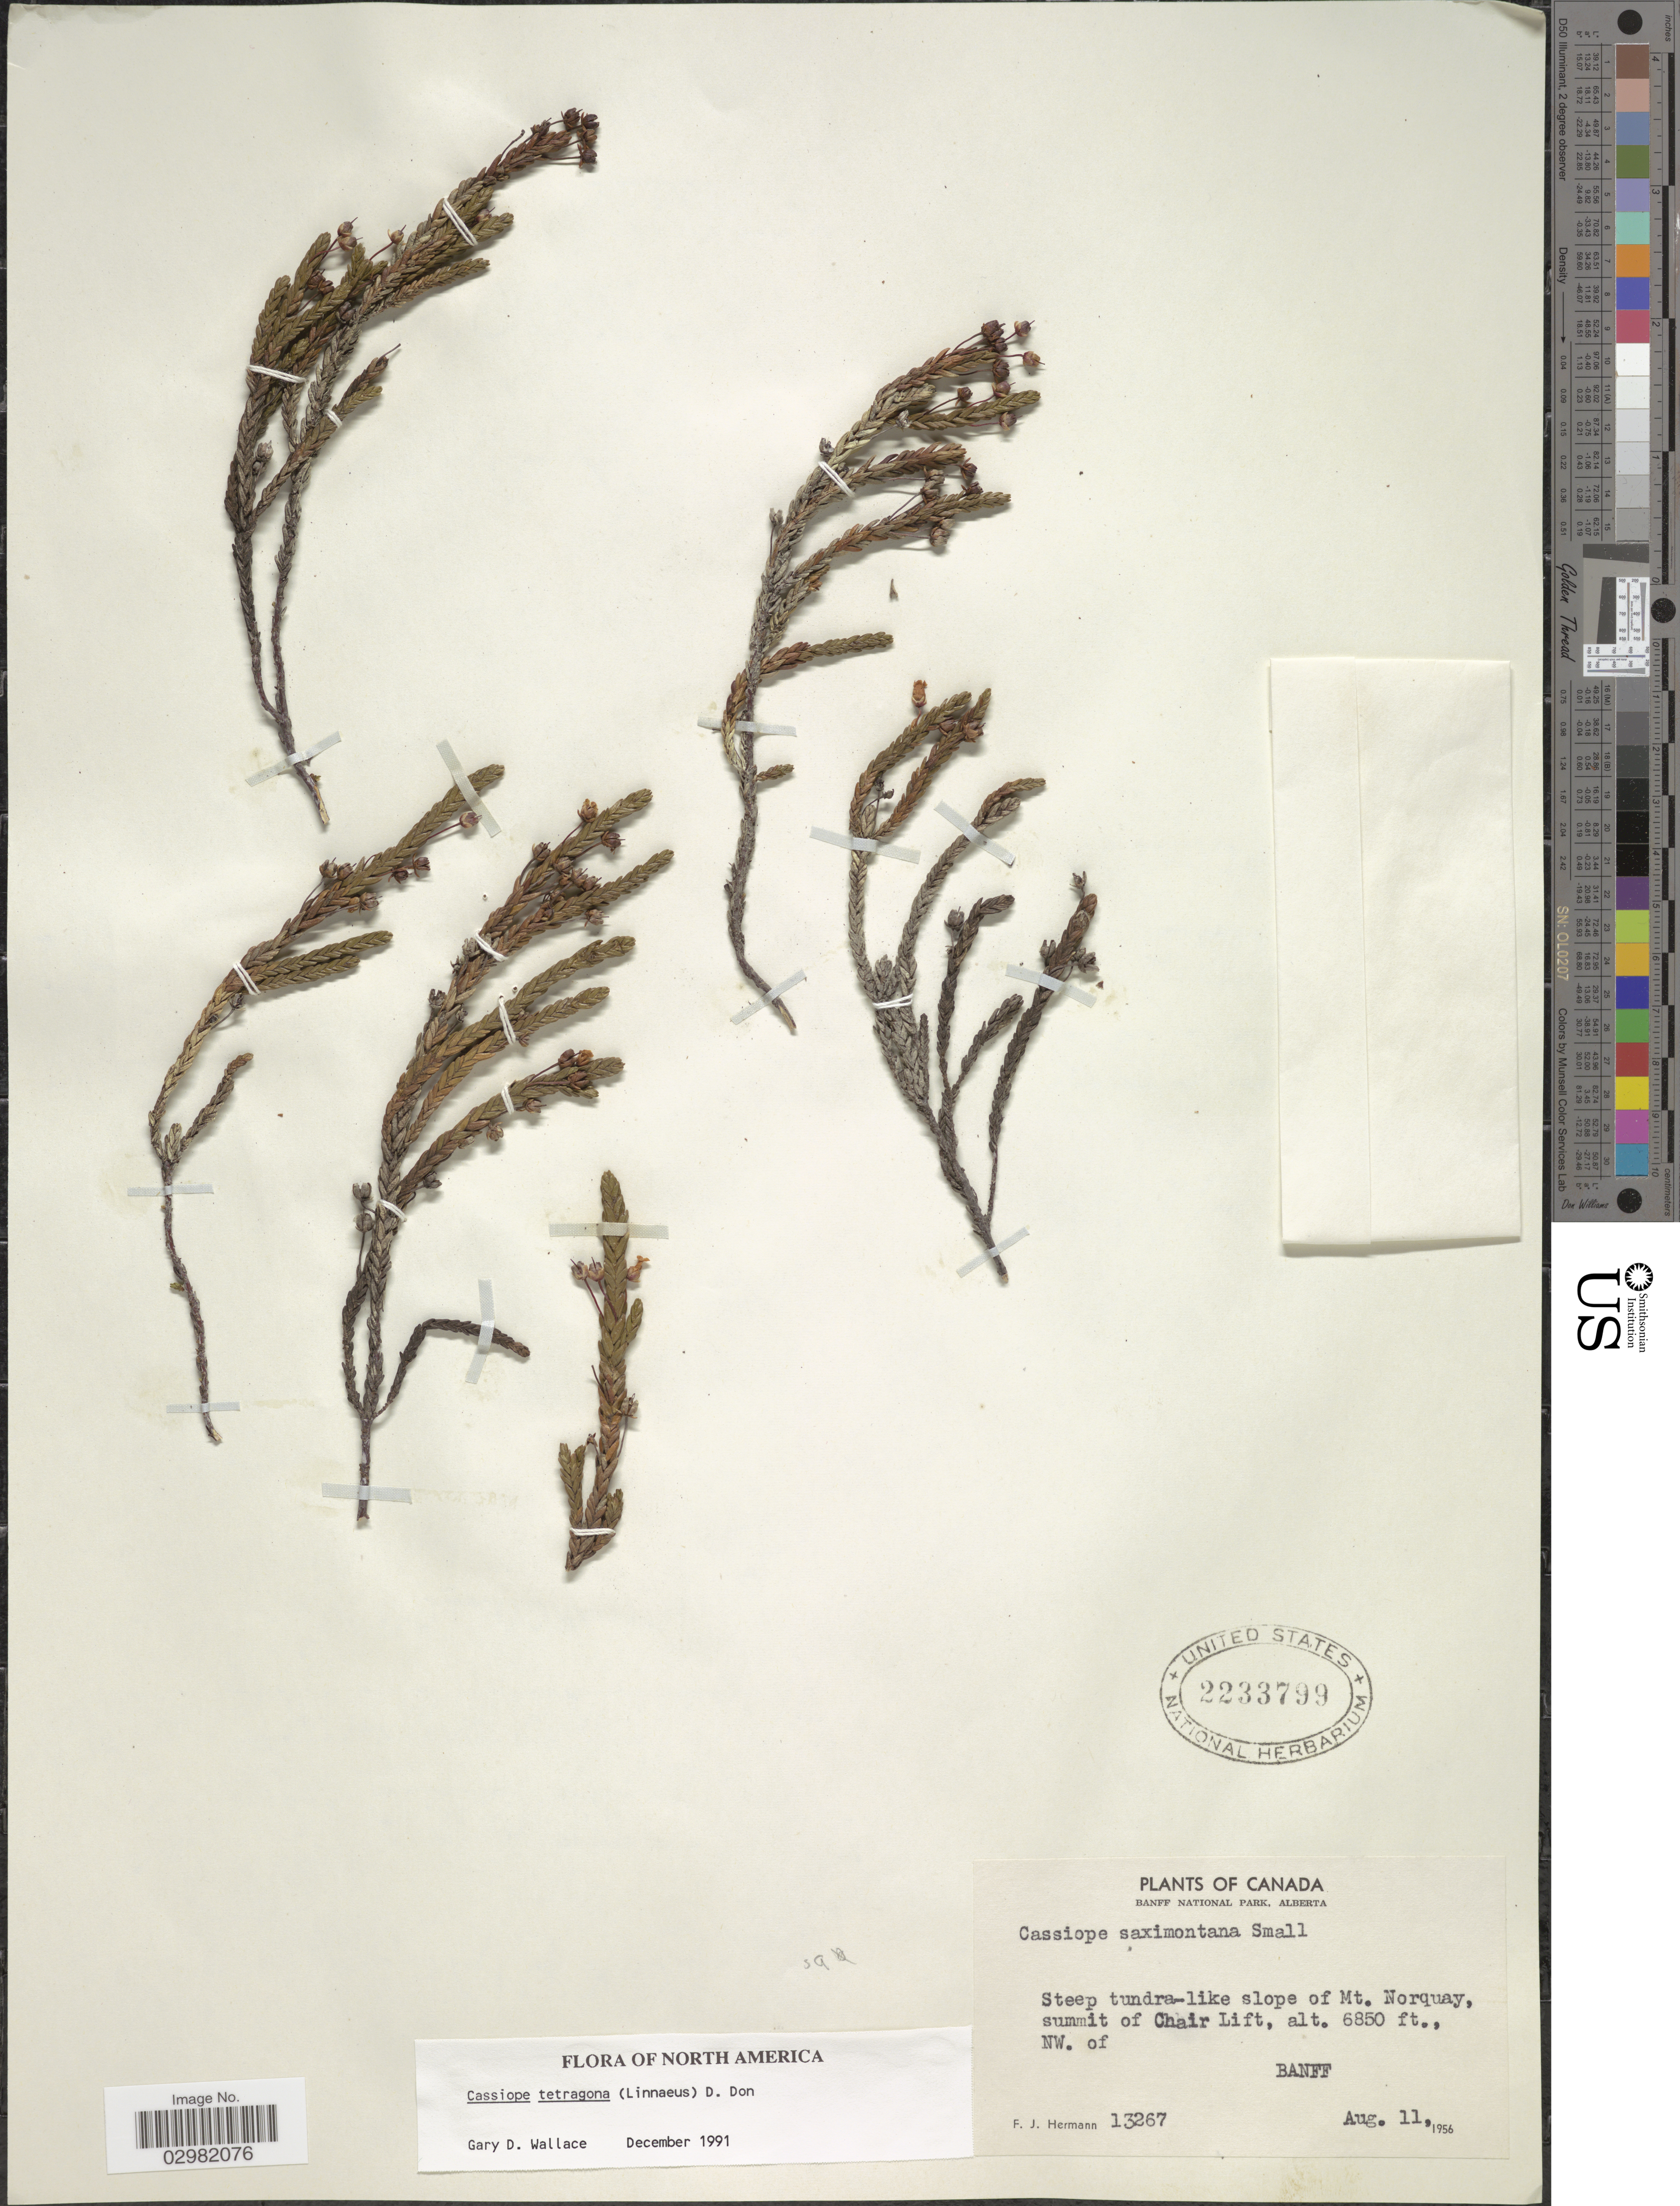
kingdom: Plantae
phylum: Tracheophyta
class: Magnoliopsida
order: Ericales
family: Ericaceae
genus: Cassiope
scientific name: Cassiope tetragona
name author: (L.) D. Don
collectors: F. J. Hermann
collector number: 13267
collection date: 1956-08-11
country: Canada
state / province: Alberta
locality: Banff National Park. Steep tundra-like slope of Mt. Norquay, summit of Chair lift, NW. of Banff.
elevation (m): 2088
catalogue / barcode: US 2233799